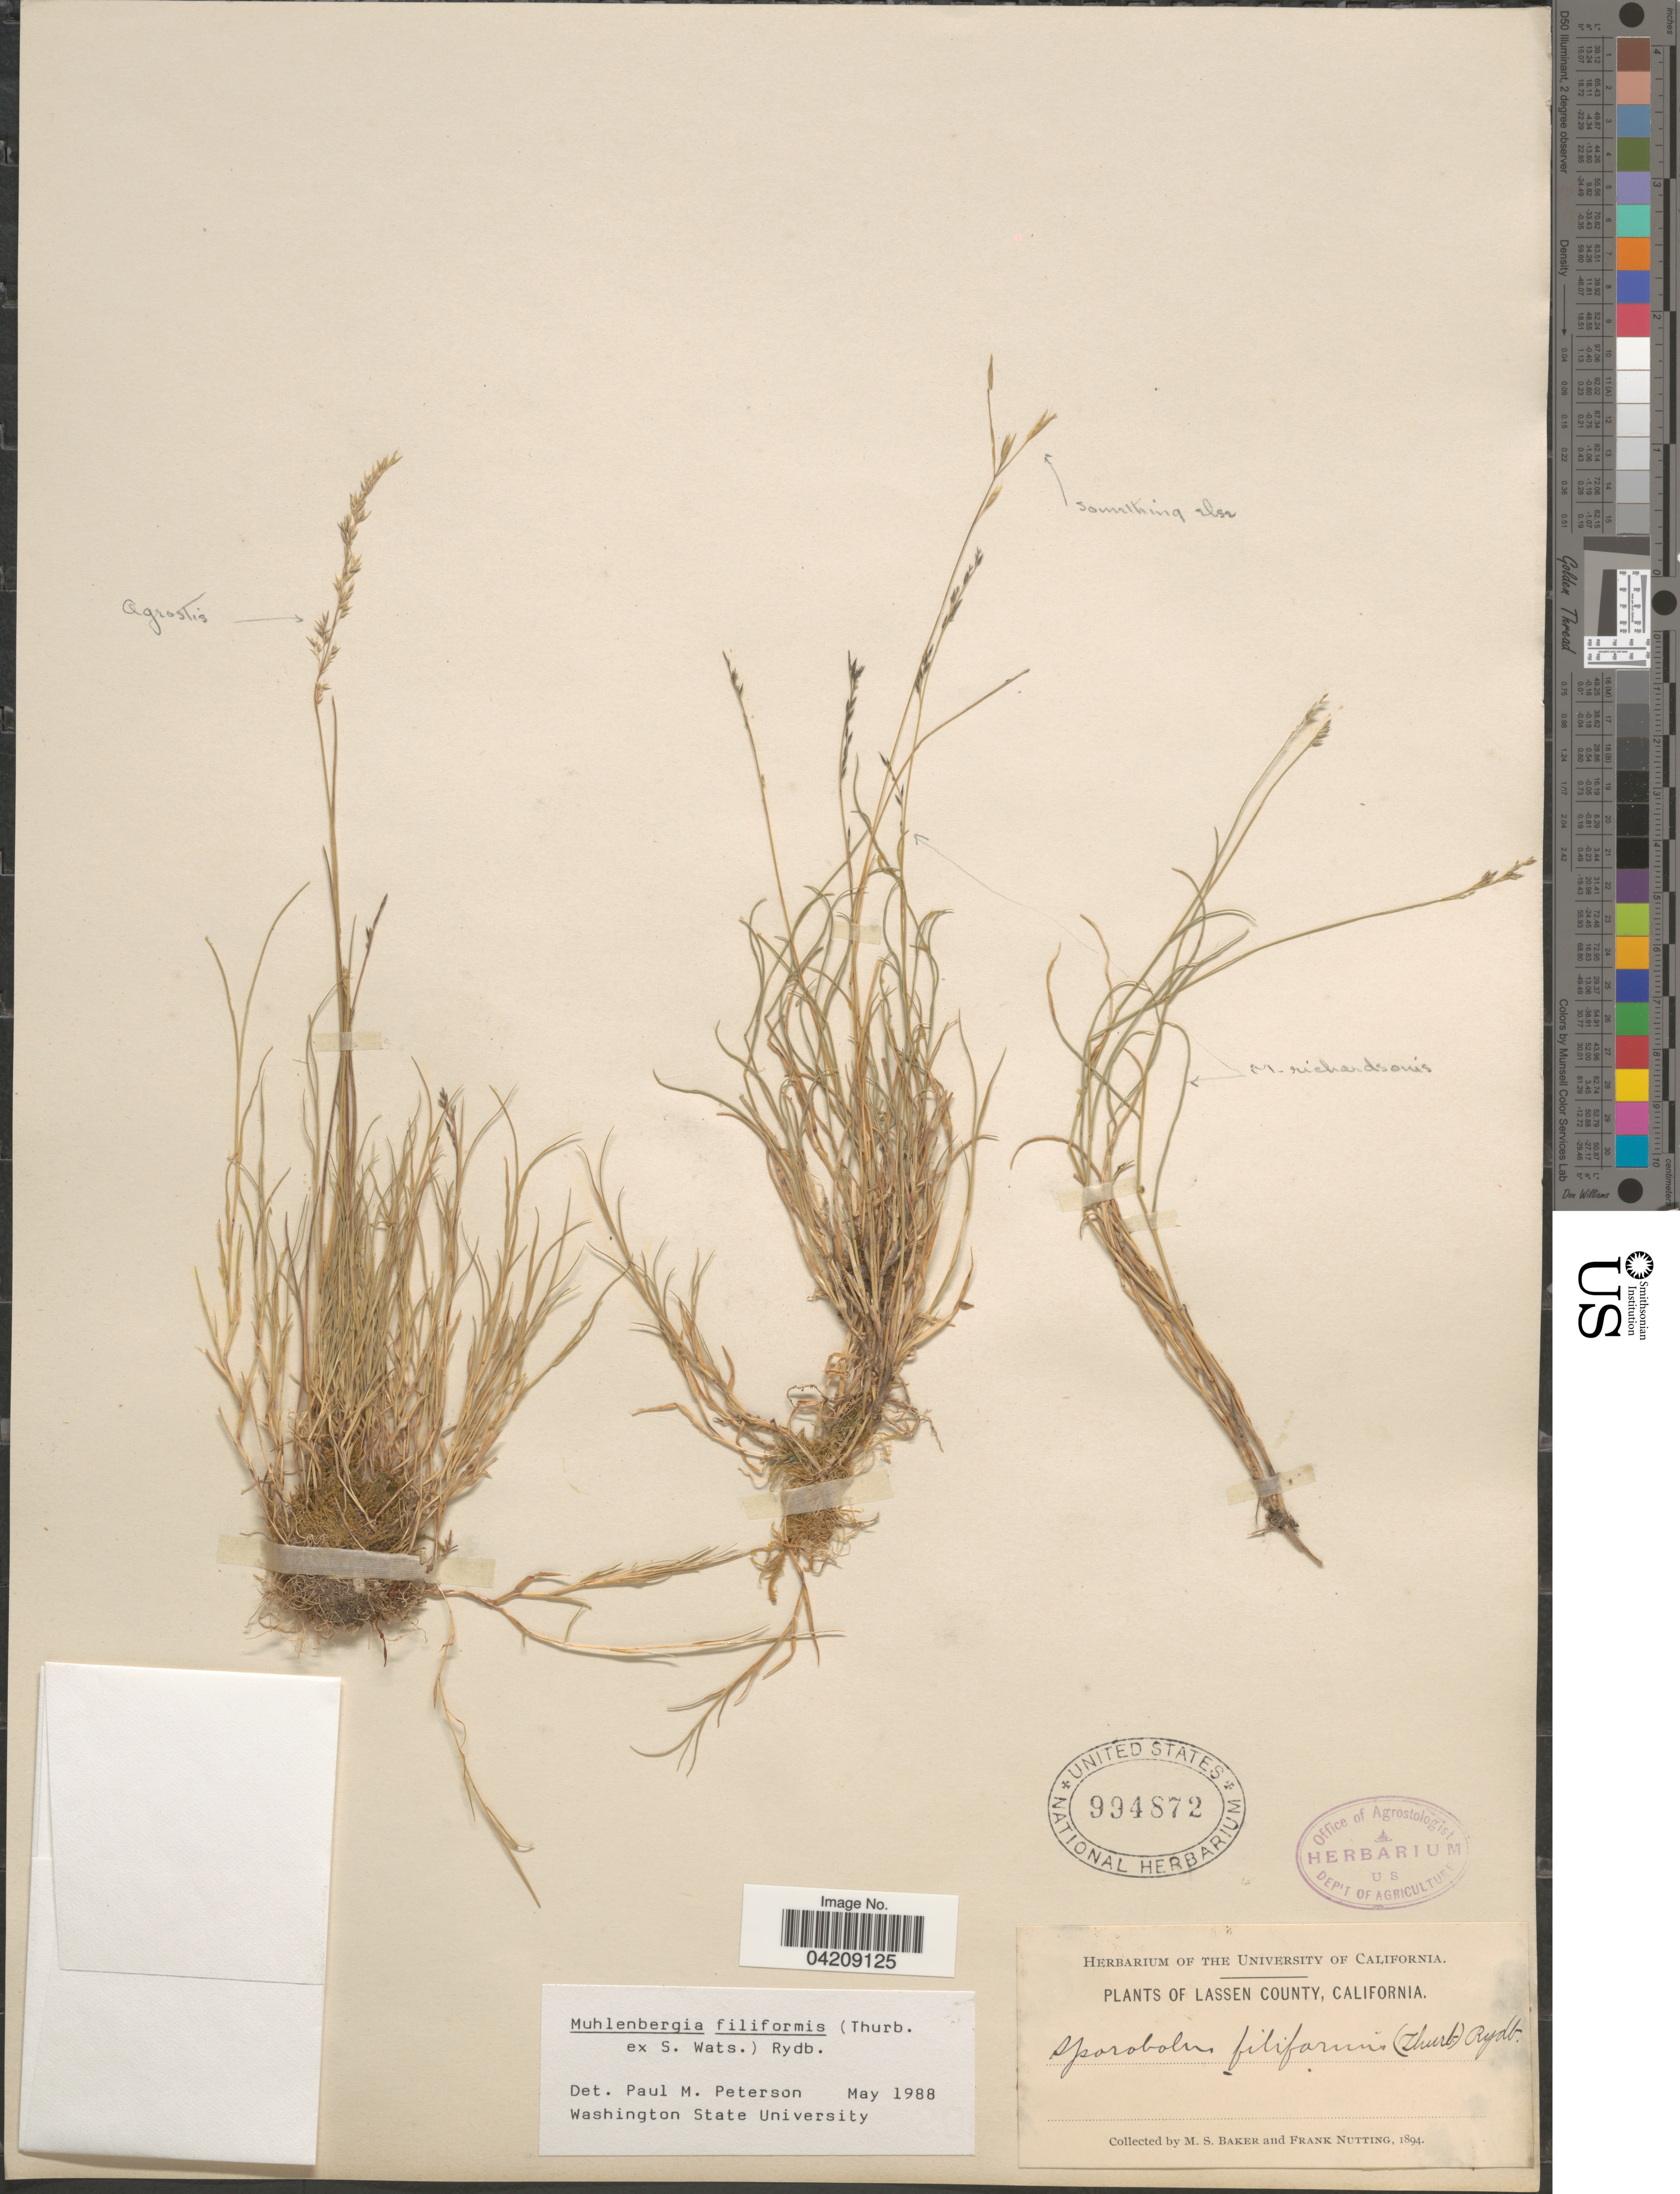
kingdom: Plantae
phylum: Tracheophyta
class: Liliopsida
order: Poales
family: Poaceae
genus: Muhlenbergia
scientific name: Muhlenbergia filiformis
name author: (Thurb. ex S. Watson) Rydb.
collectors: M. S. Baker & F. Nutting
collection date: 1894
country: United States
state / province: California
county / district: Lassen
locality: Lassen County.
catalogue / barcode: US 994872